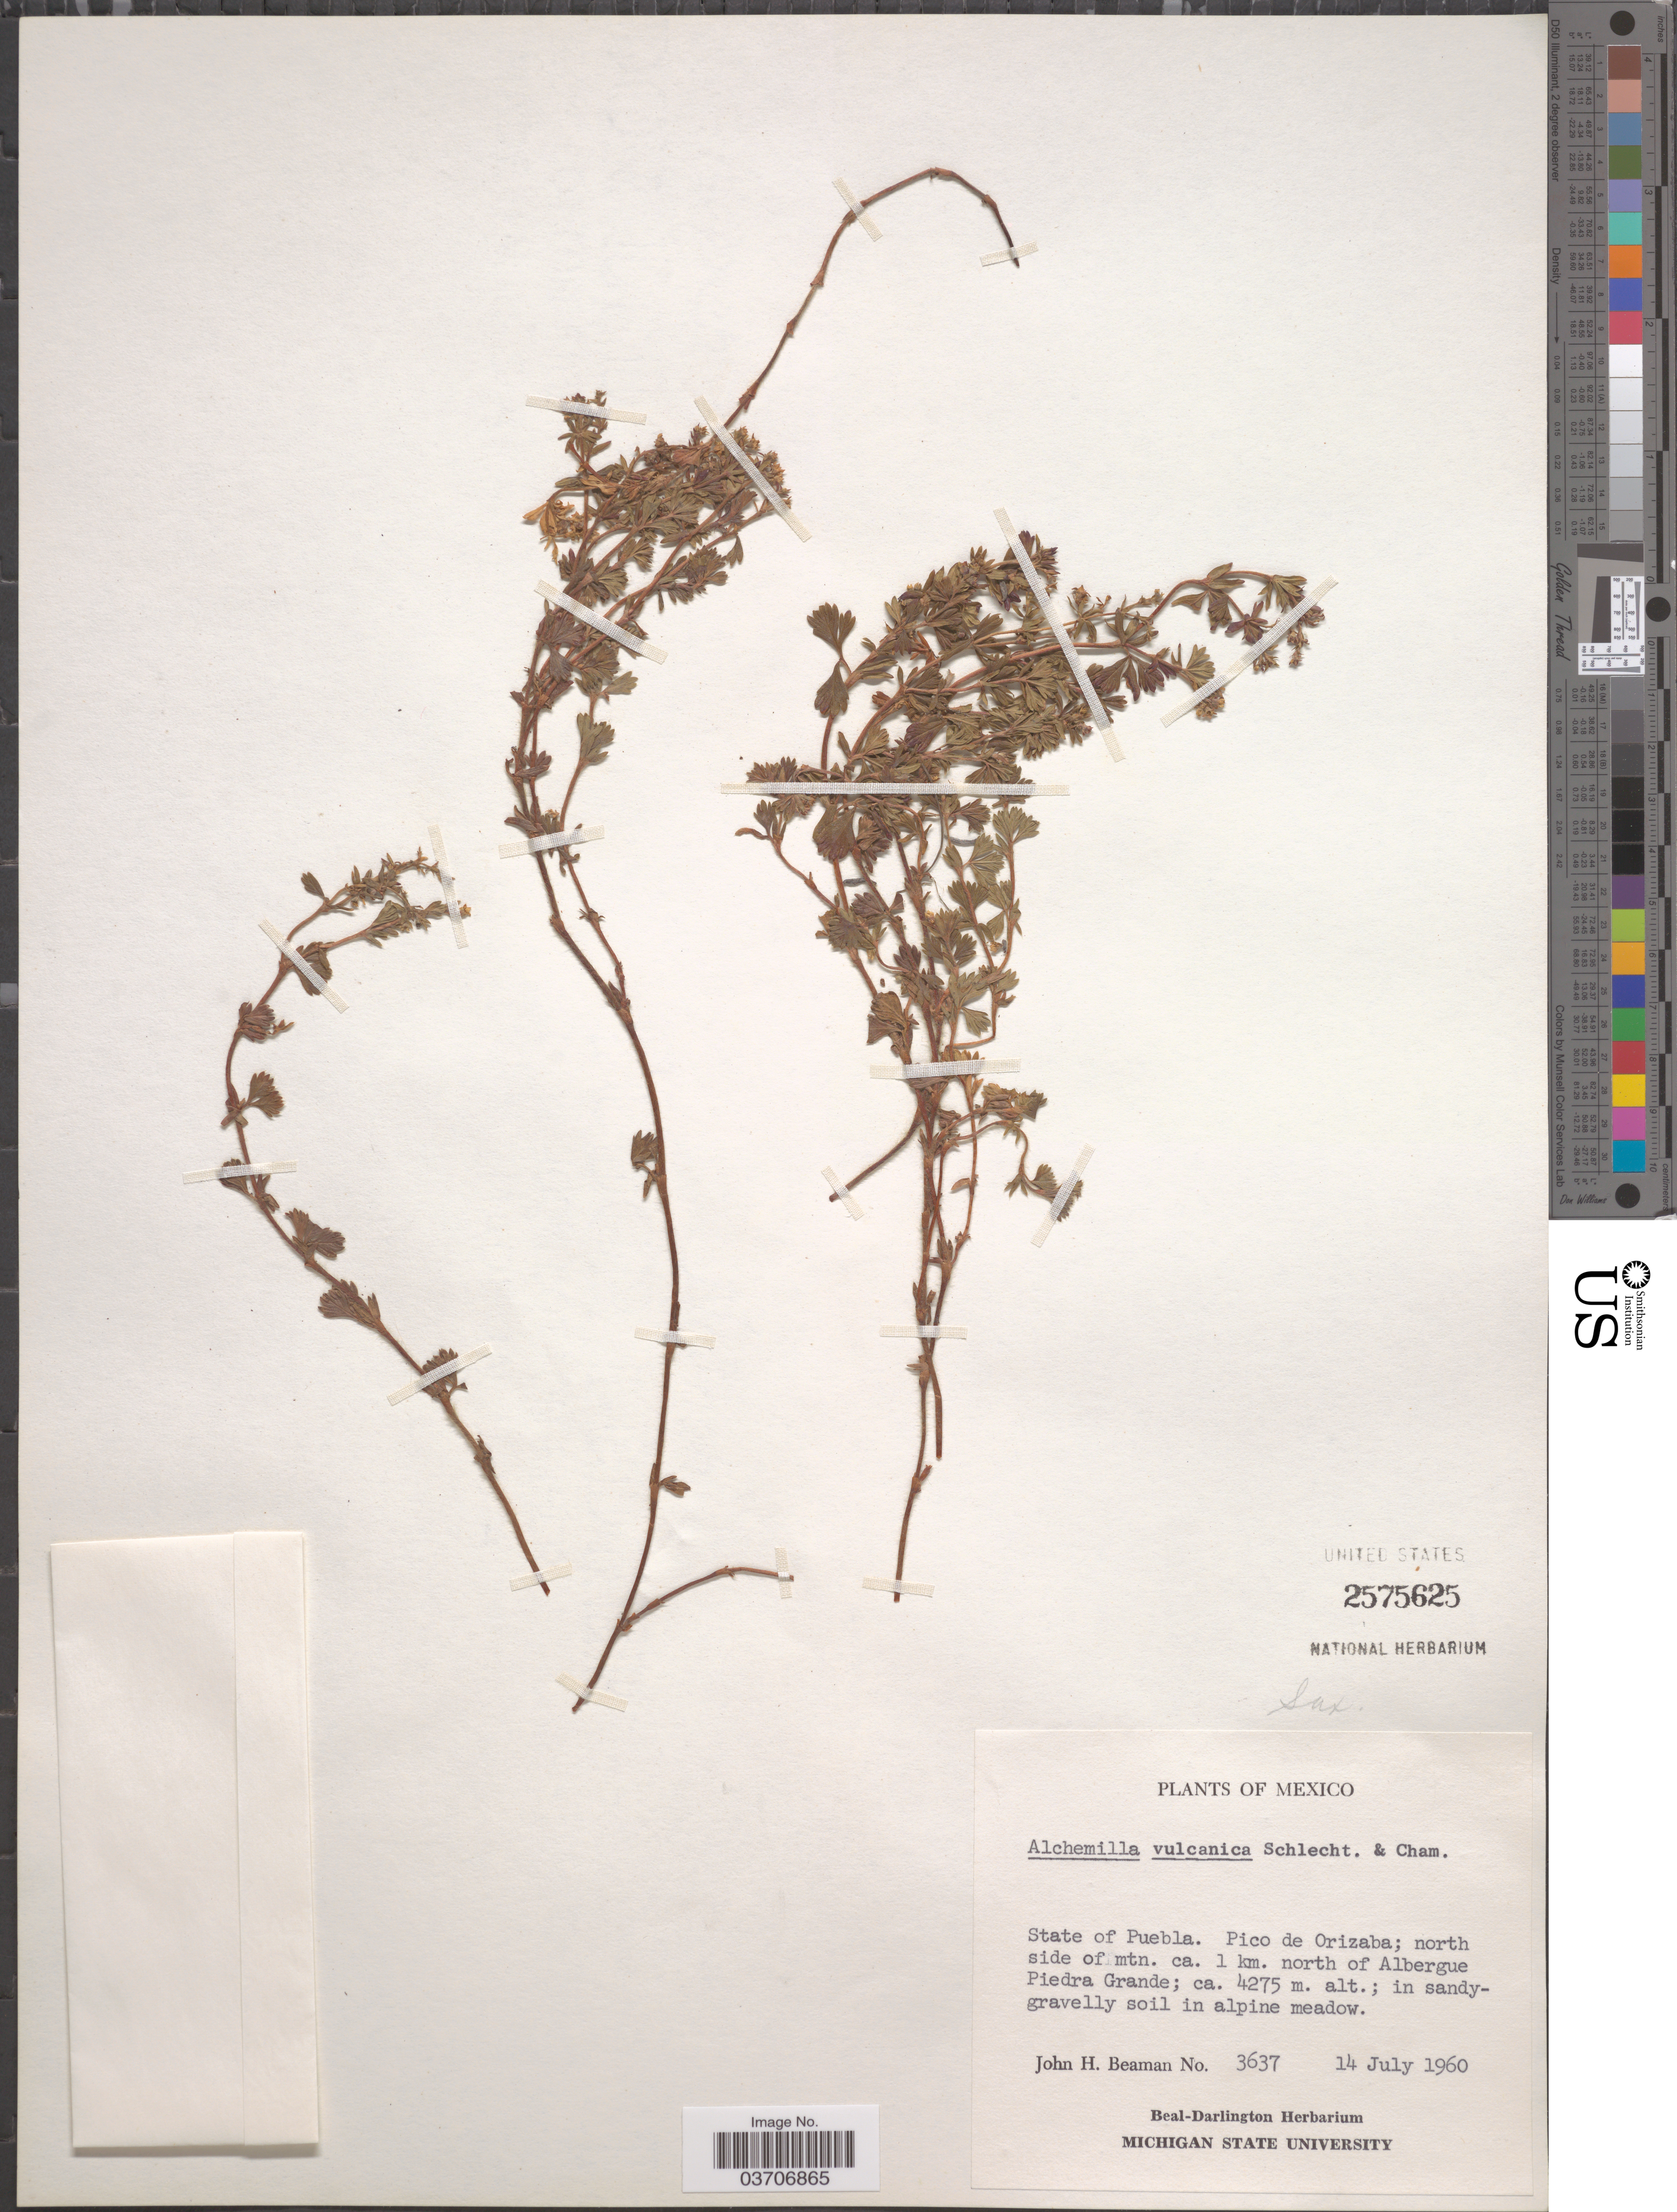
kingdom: Plantae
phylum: Tracheophyta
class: Magnoliopsida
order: Rosales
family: Rosaceae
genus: Lachemilla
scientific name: Lachemilla vulcanica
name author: (Cham. & Schltdl.) Rydb.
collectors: J. H. Beaman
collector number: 3637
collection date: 1960-07-14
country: Mexico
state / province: Puebla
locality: Pico de Orizaba; north side of mtn ca. 1 km north of Albergue Piedra Grande.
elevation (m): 4275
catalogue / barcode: US 2575625